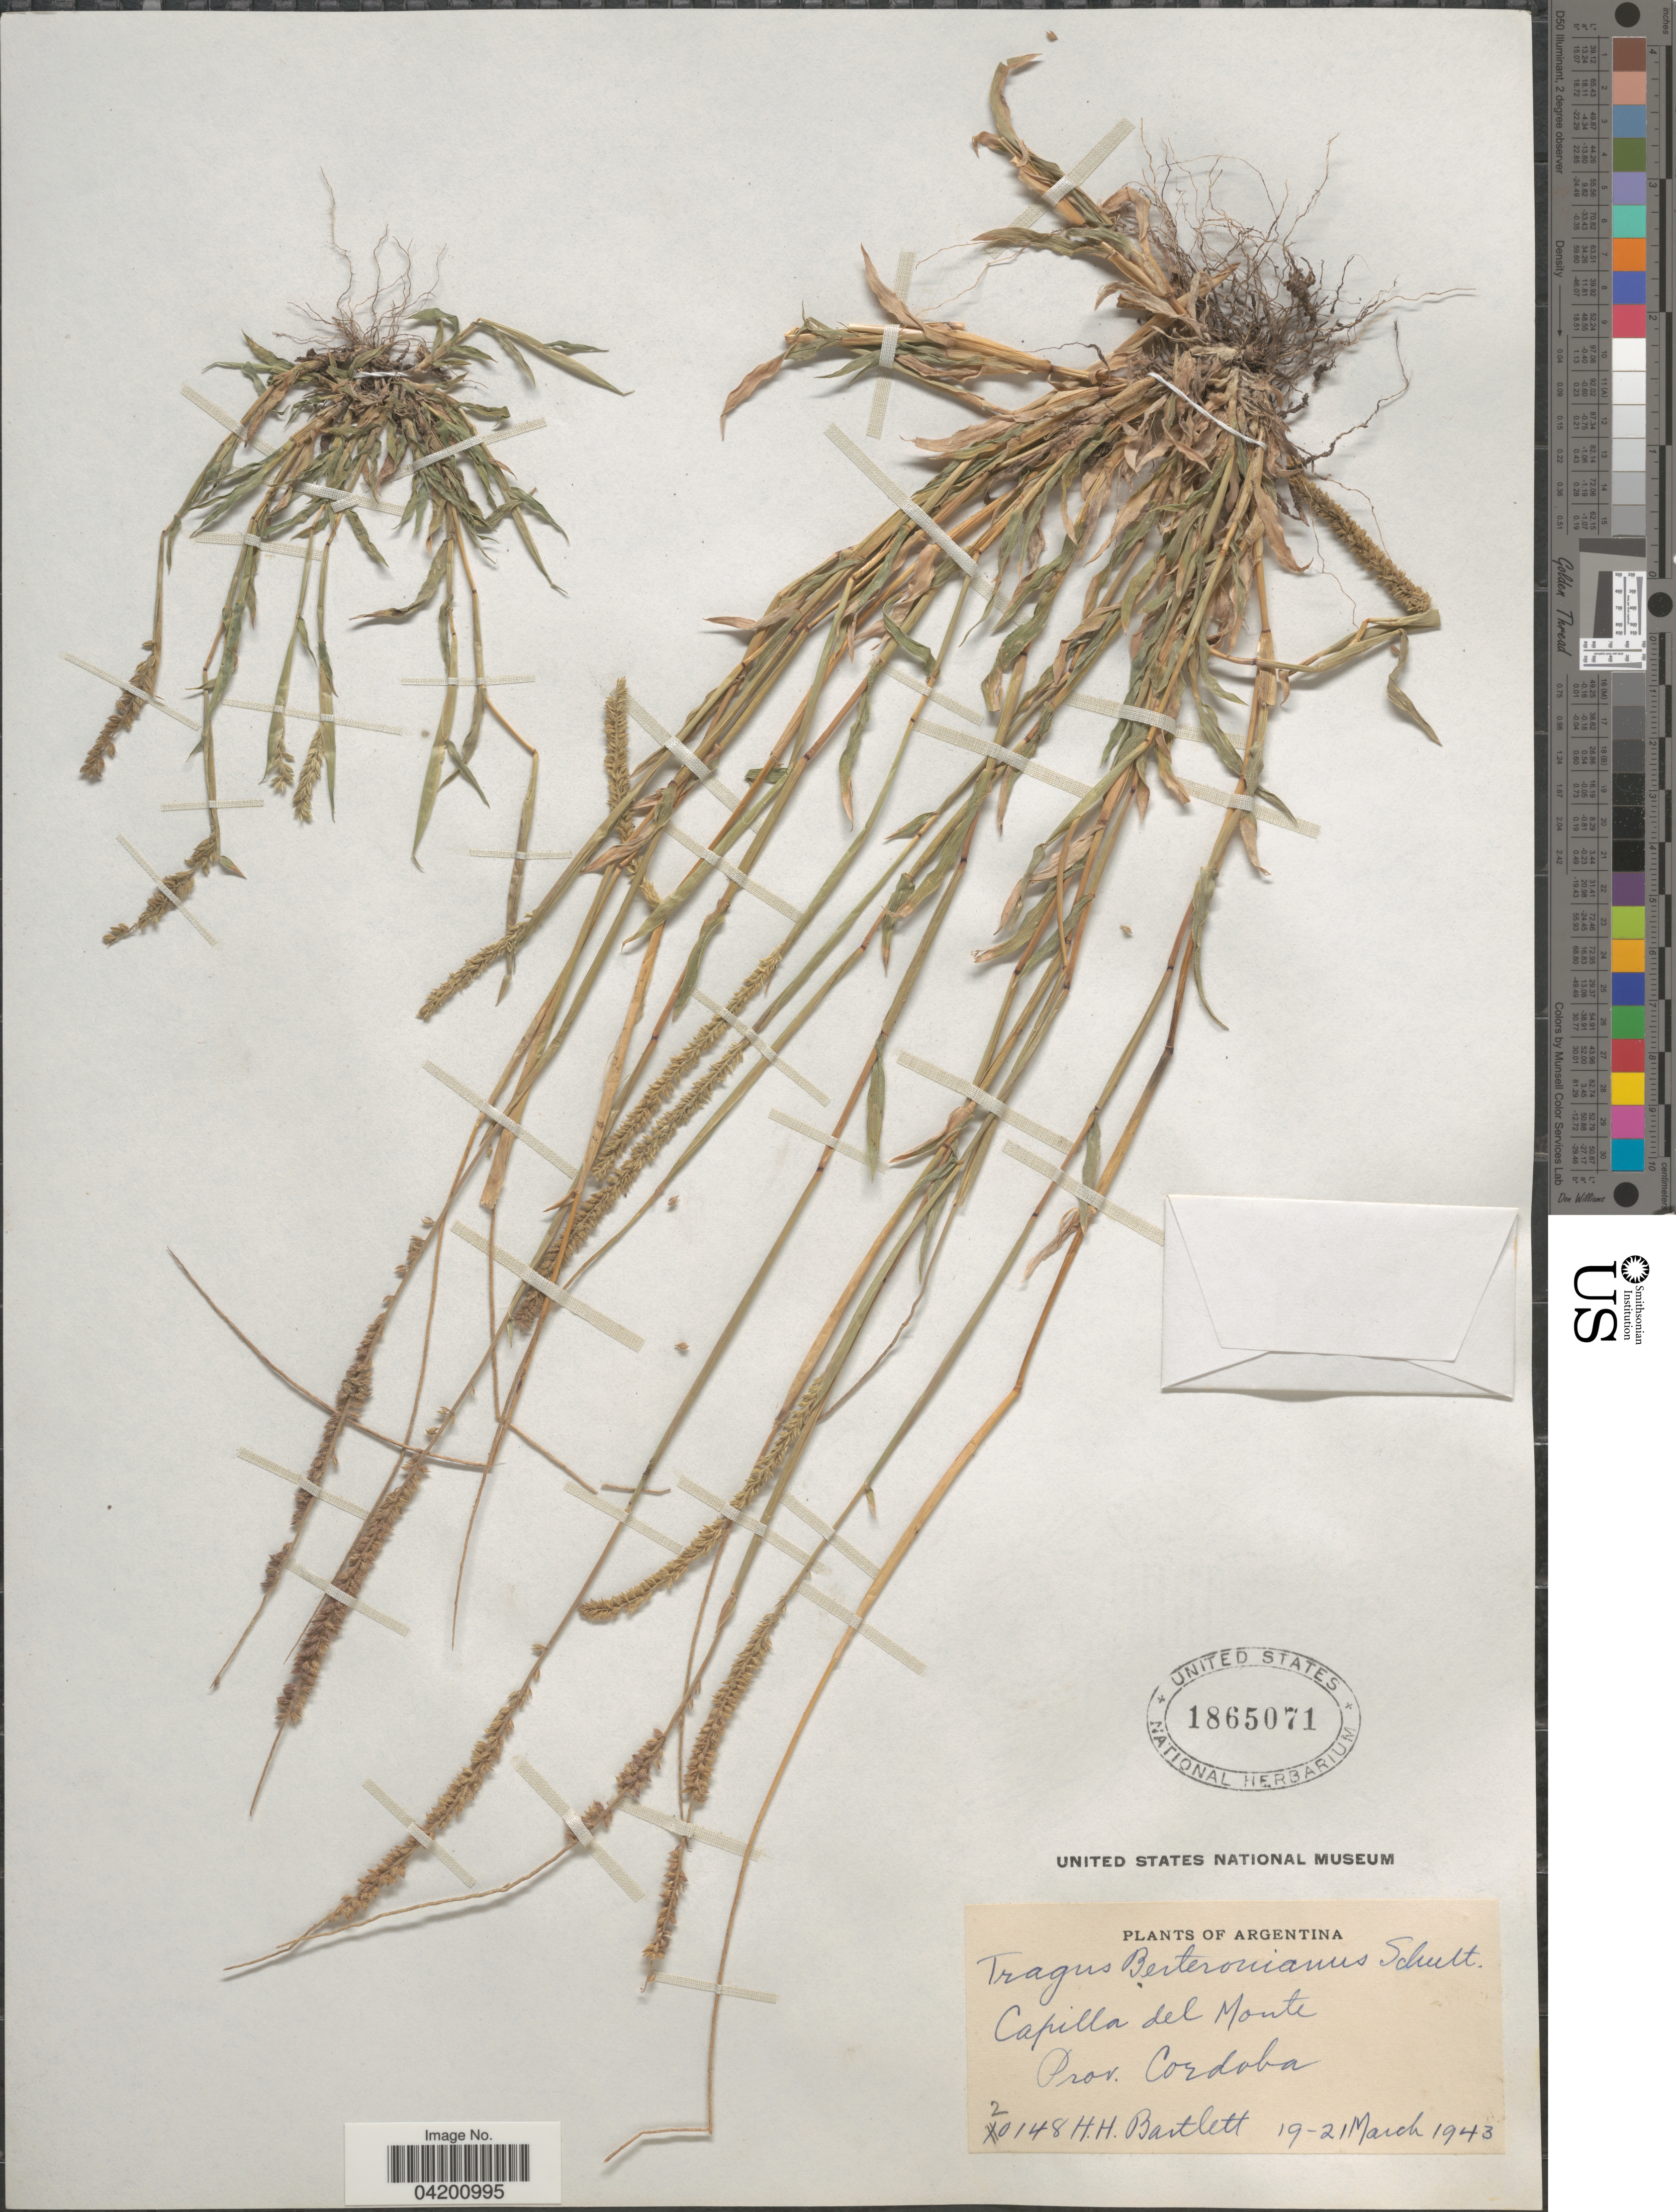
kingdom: Plantae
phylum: Tracheophyta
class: Liliopsida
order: Poales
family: Poaceae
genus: Tragus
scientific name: Tragus berteronianus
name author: Schult.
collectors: H. H. Bartlett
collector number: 20148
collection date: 1943-03-19/1943-03-21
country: Argentina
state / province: Cordoba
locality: Capilla del Monte.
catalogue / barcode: US 1865071